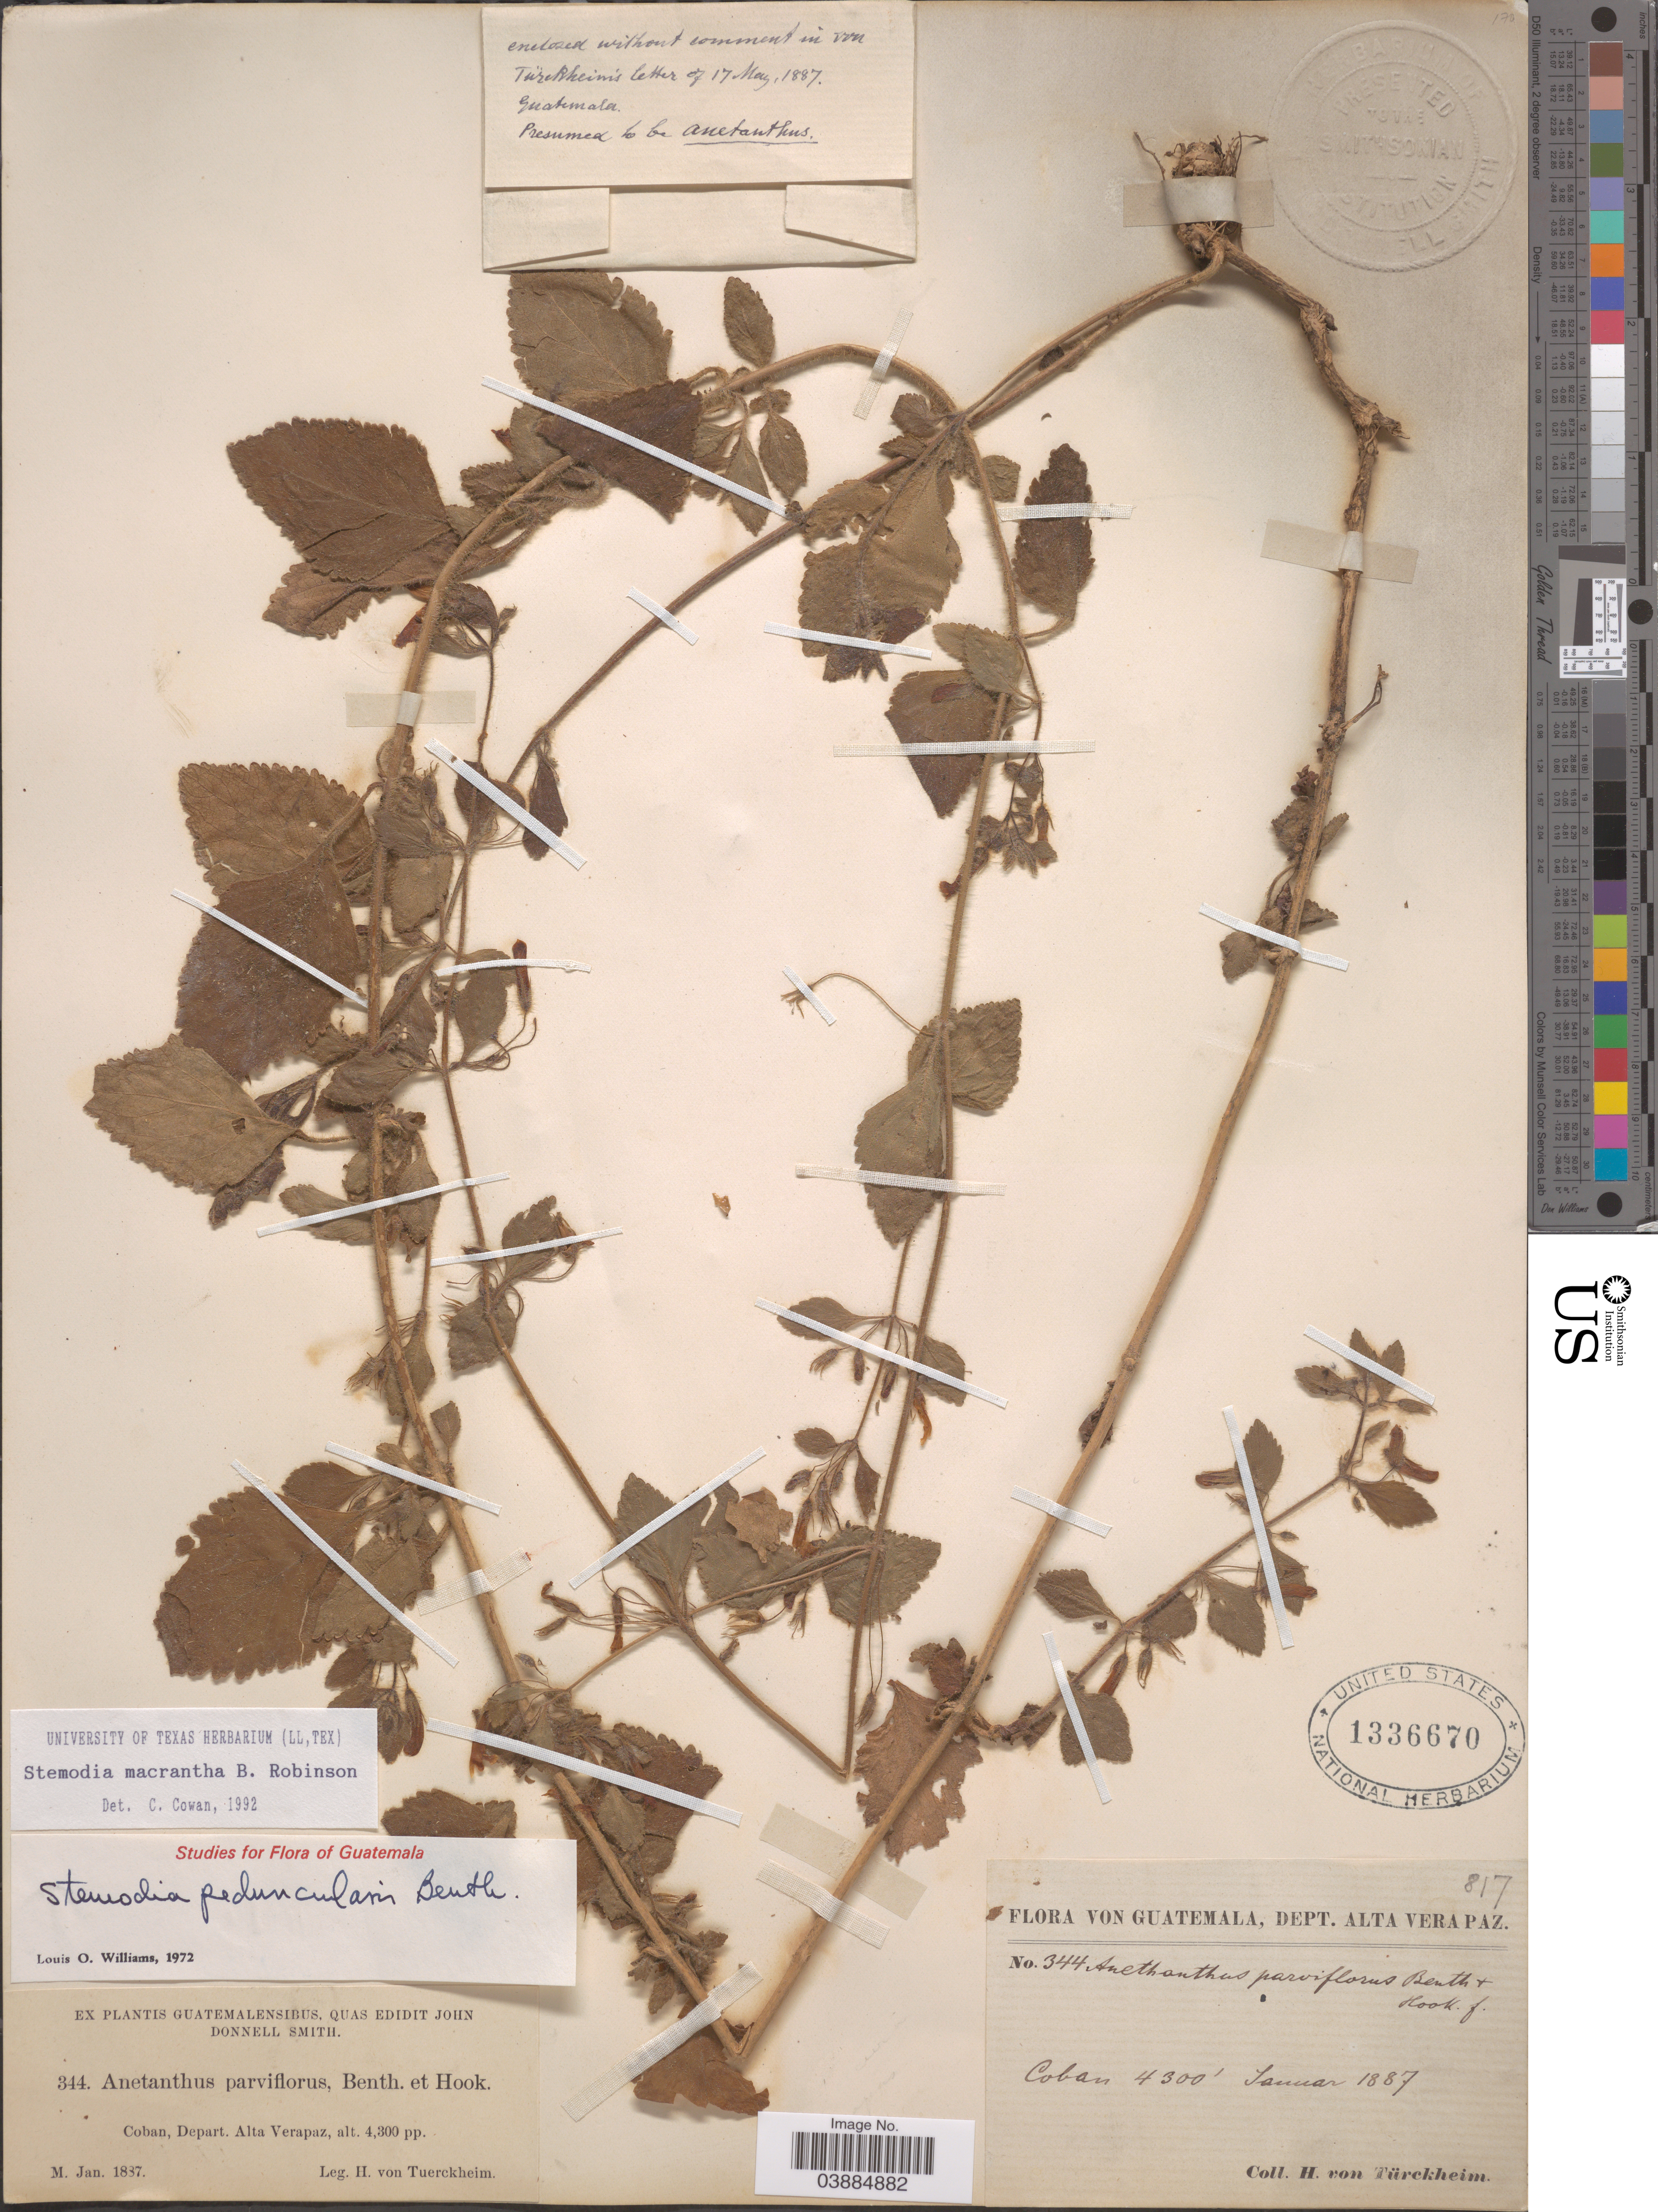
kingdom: Plantae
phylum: Tracheophyta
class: Magnoliopsida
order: Lamiales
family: Plantaginaceae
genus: Stemodia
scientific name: Stemodia micrantha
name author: Brandegee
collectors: H. von Türckheim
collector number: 344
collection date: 1887-01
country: Guatemala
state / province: Alta Verapaz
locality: Dept. Alta Verapaz. Coban.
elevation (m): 1311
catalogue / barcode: US 1336670